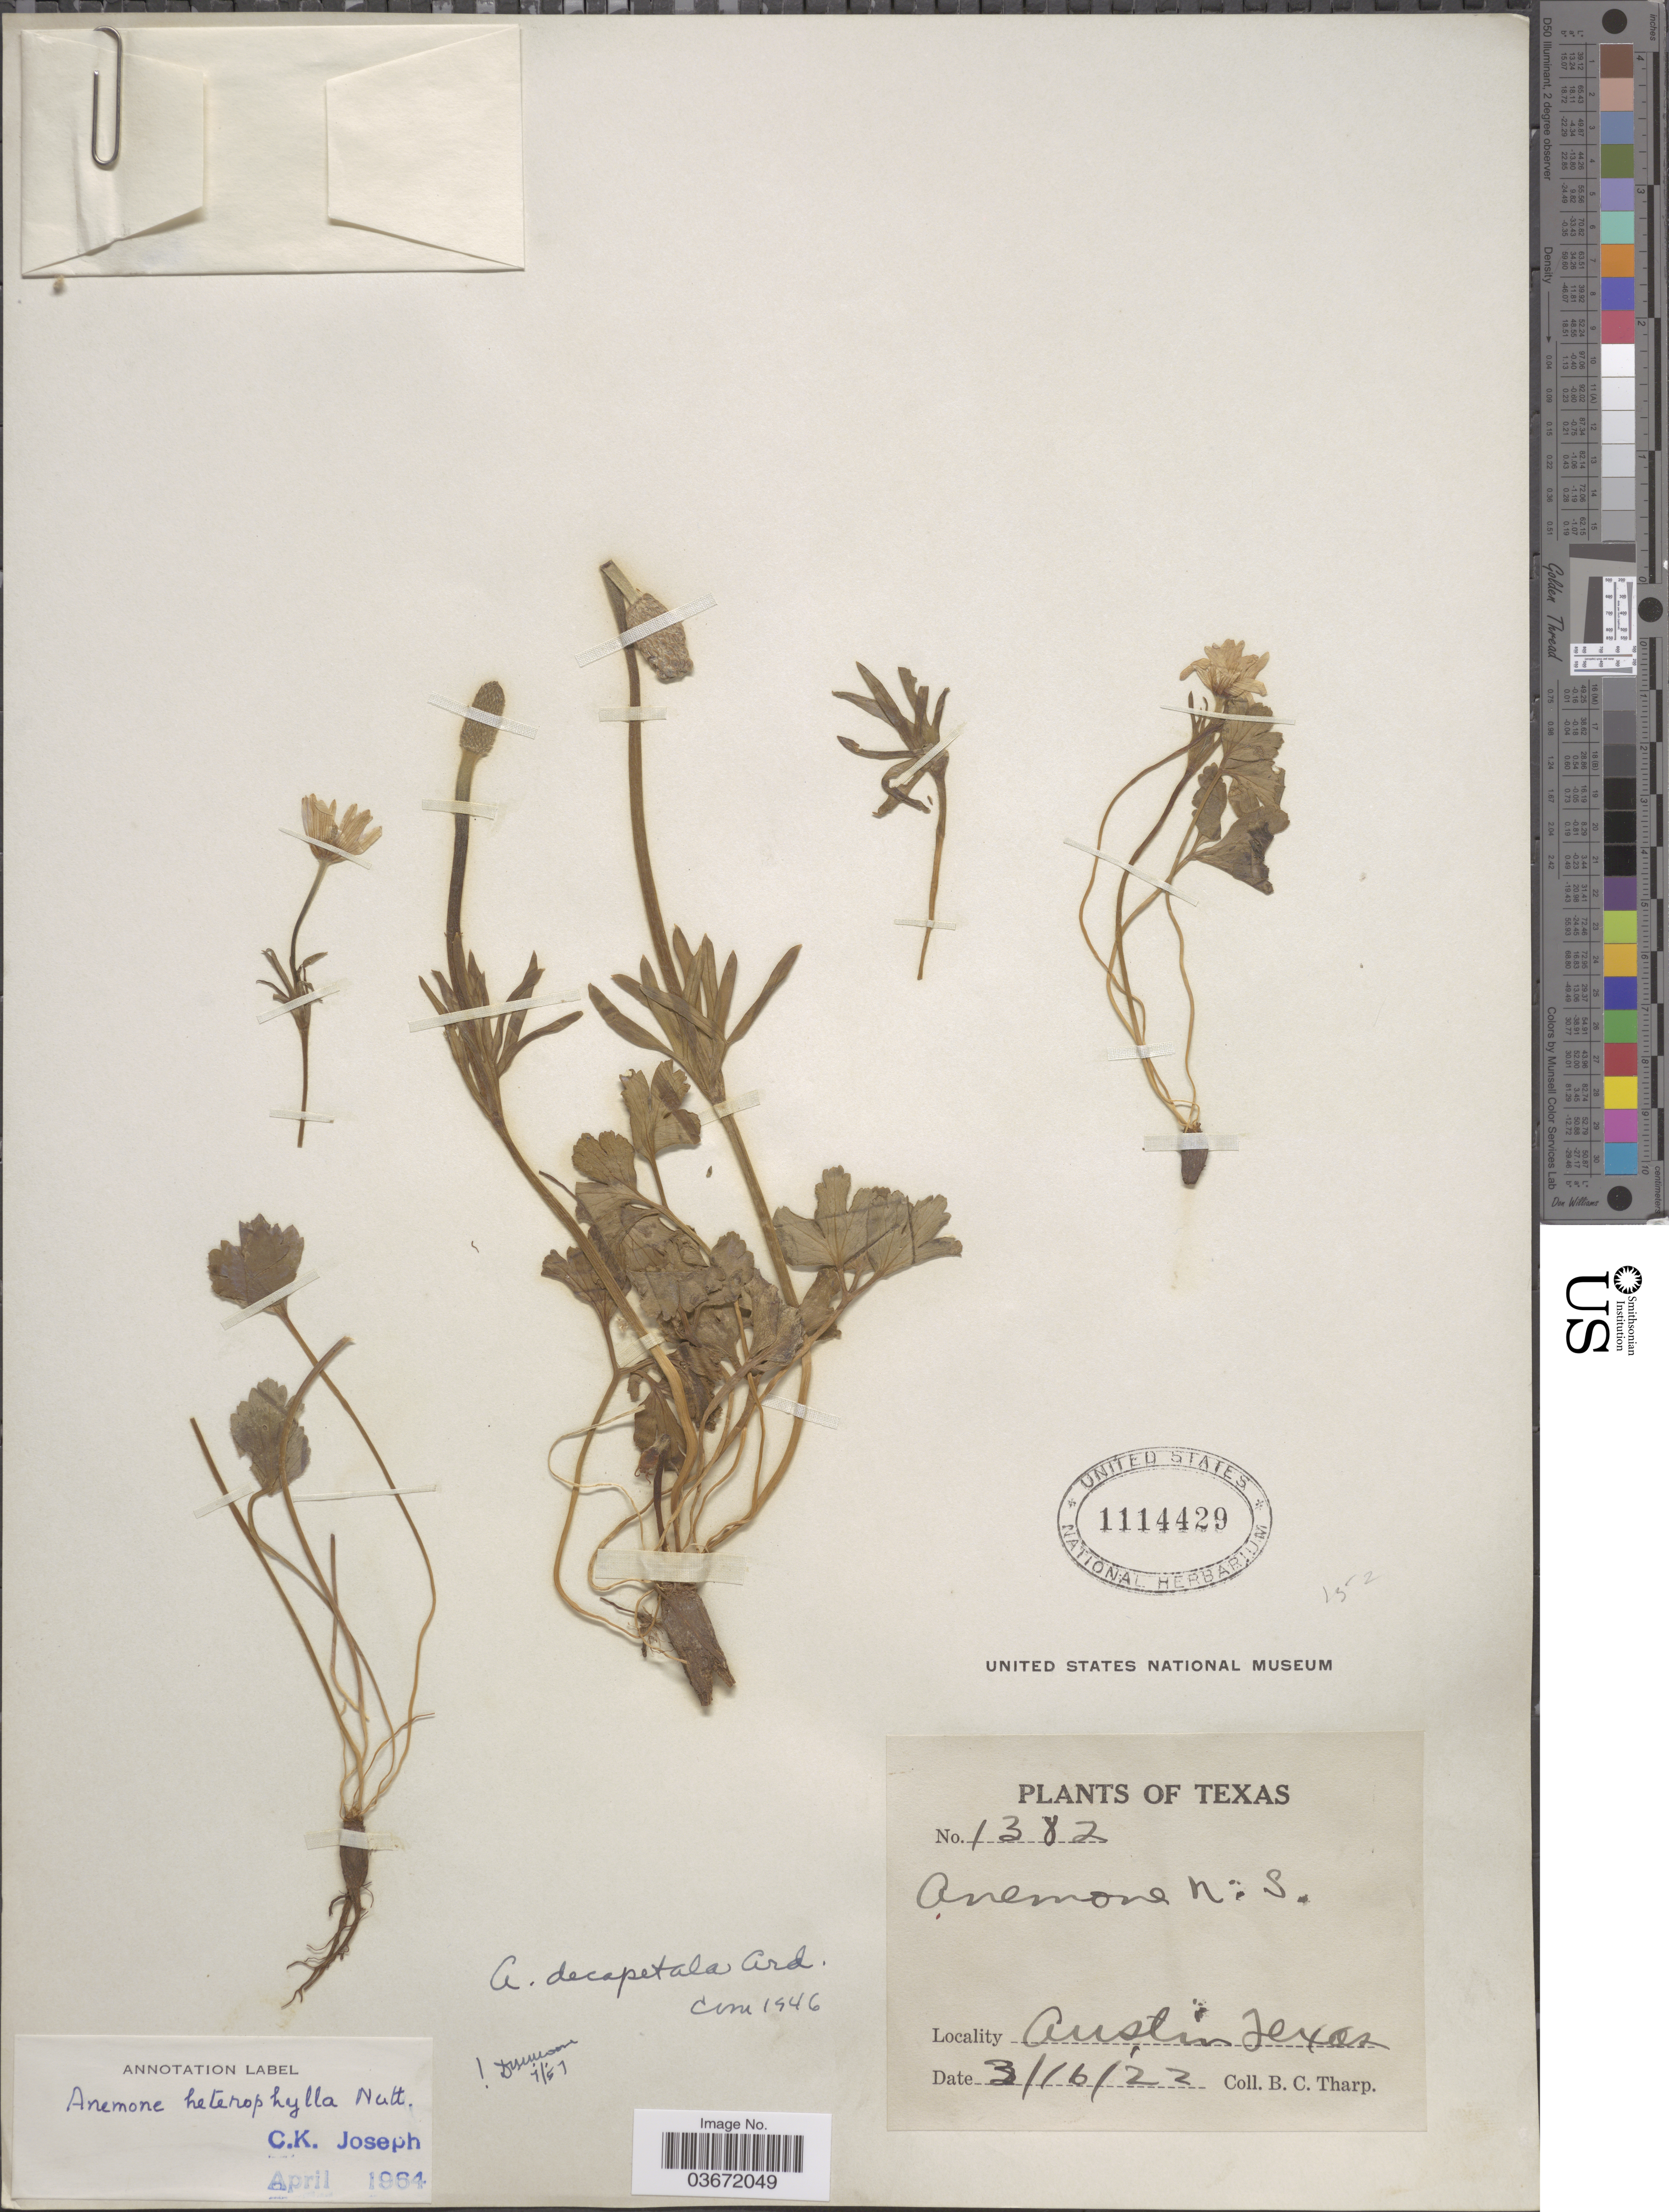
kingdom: Plantae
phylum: Tracheophyta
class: Magnoliopsida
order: Ranunculales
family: Ranunculaceae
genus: Anemone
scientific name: Anemone heterophylla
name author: Nutt. & Alph. Wood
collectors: B. C. Tharp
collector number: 1382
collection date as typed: Transcribed d/m/y: 16/3/22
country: United States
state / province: Texas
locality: Austin.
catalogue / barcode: US 1114429